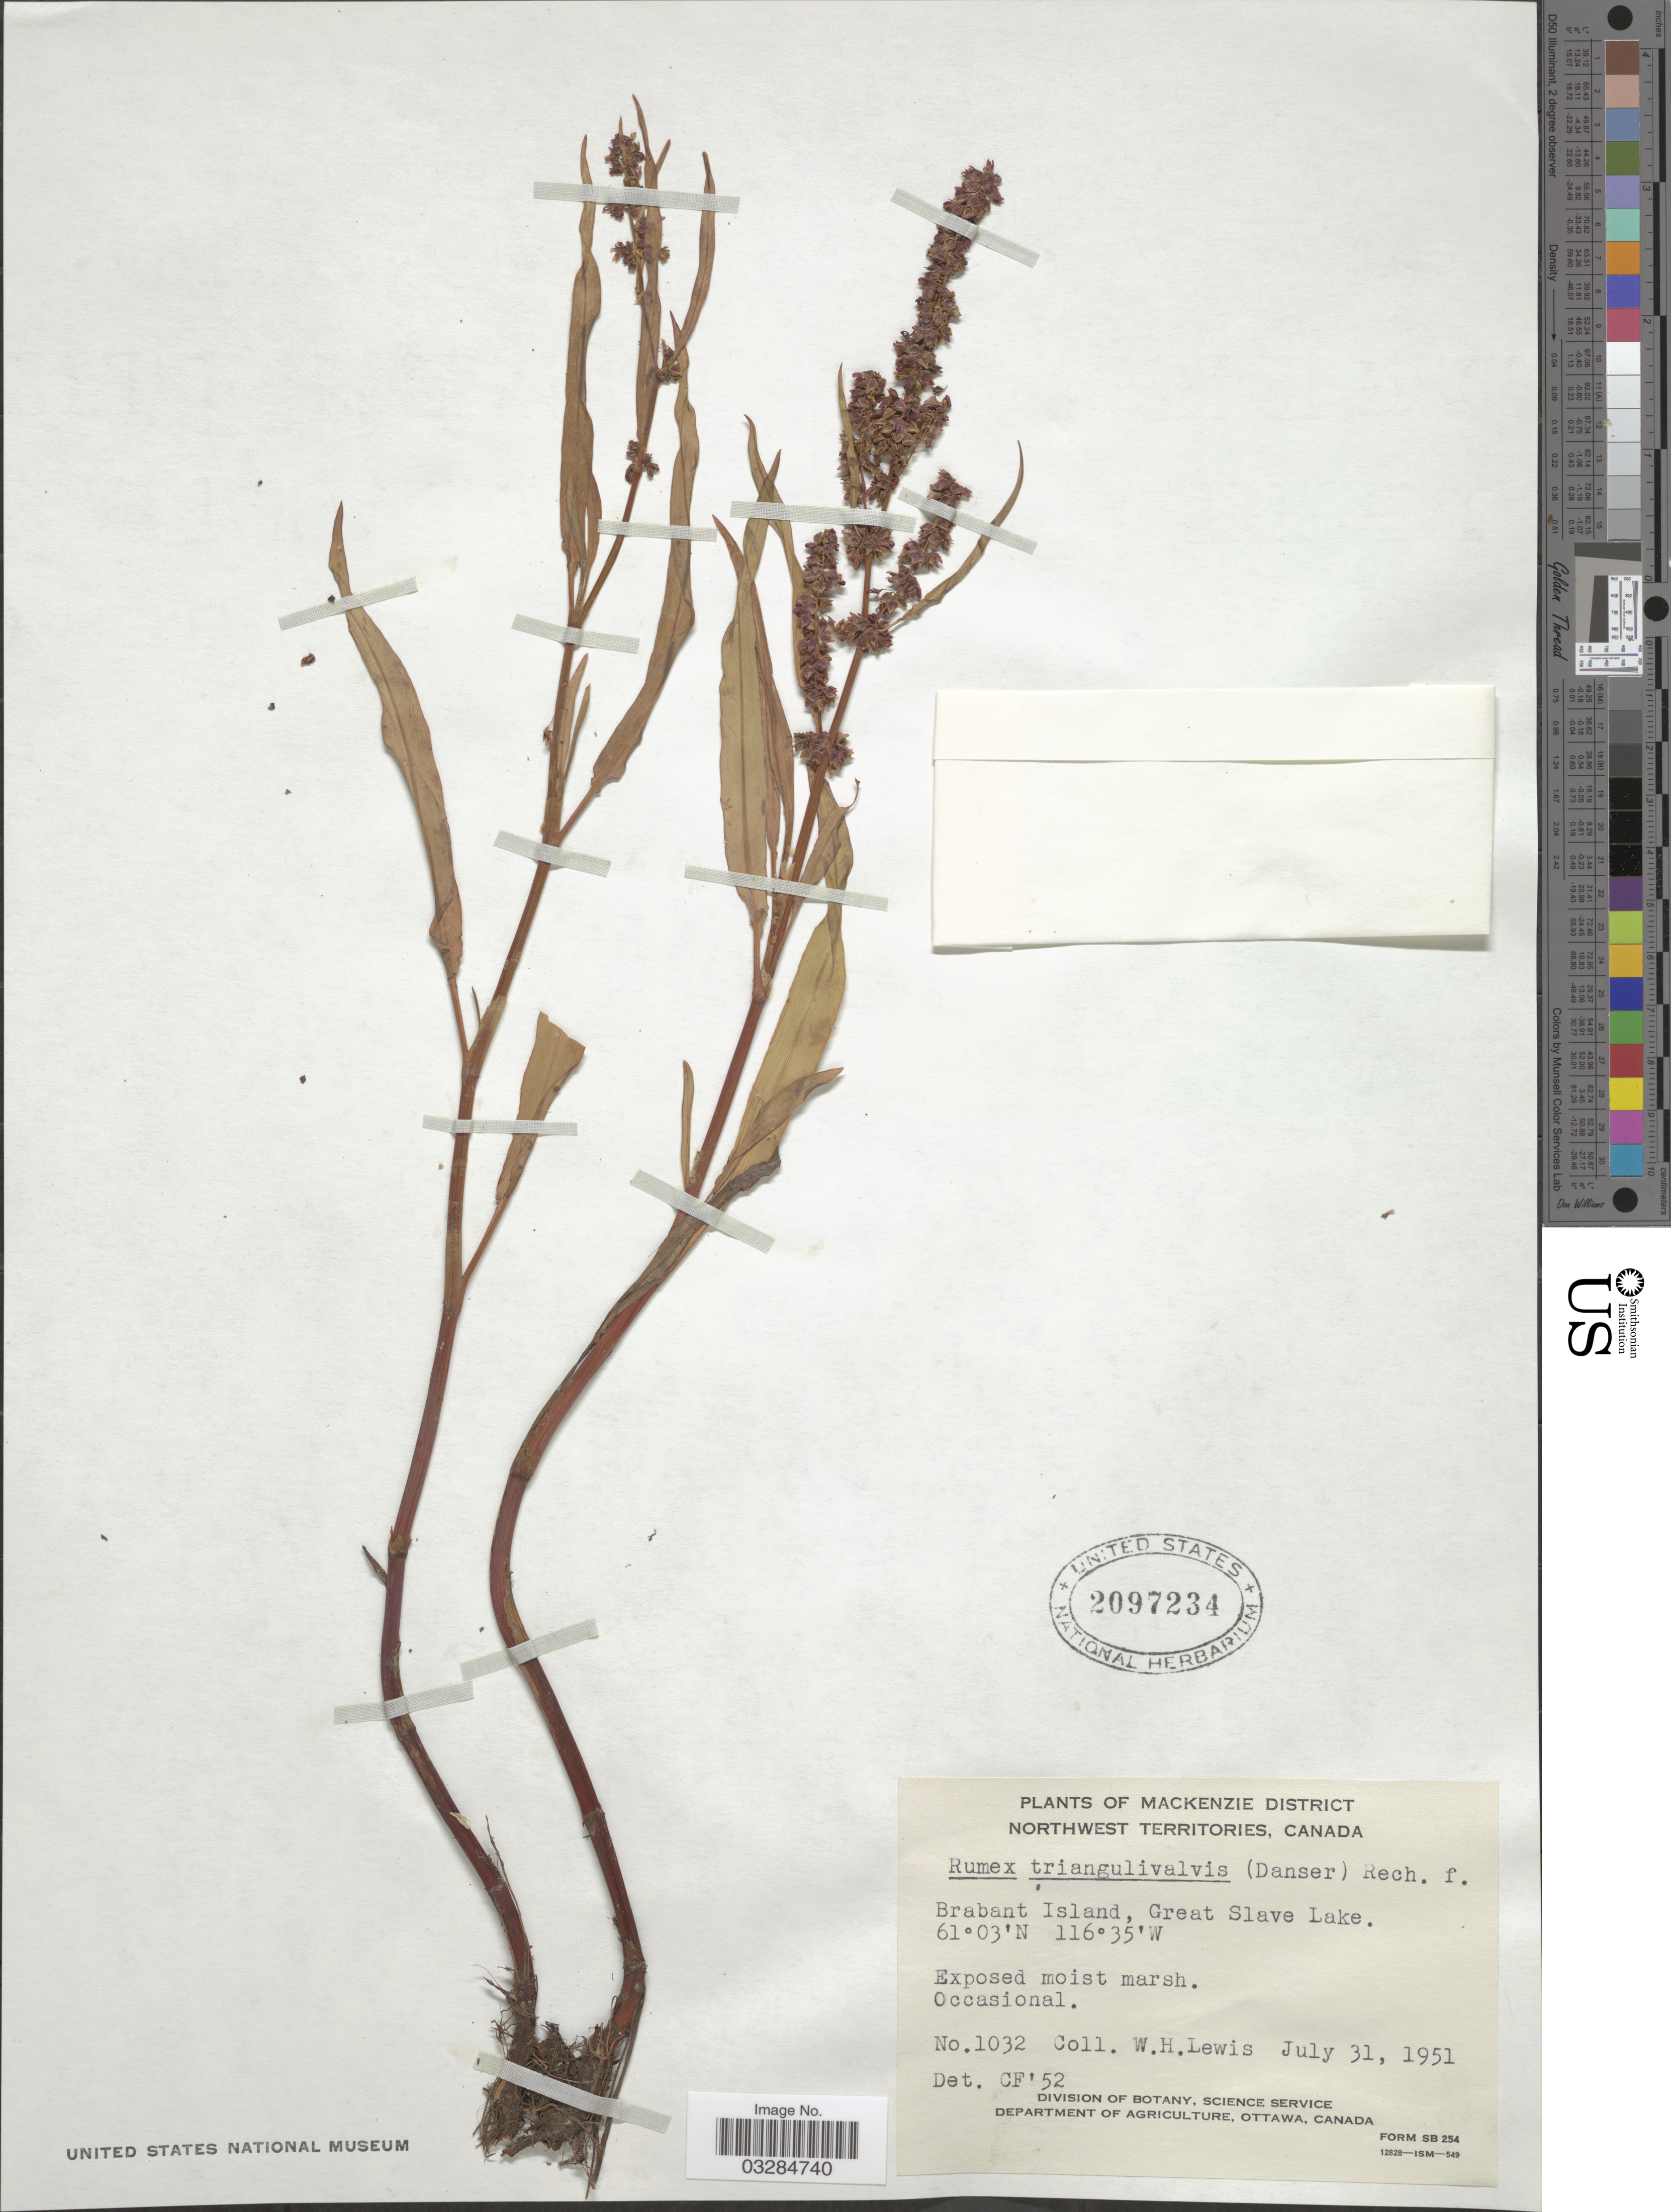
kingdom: Plantae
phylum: Tracheophyta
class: Magnoliopsida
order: Caryophyllales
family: Polygonaceae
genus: Rumex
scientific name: Rumex triangulivalvis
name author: (Danser) Rech. f.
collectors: W. H. Lewis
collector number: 1032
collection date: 1951-07-31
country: Canada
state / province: Northwest Territories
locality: Mackenzie District. Brabant Island, Great Slave Lake.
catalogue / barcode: US 2097234